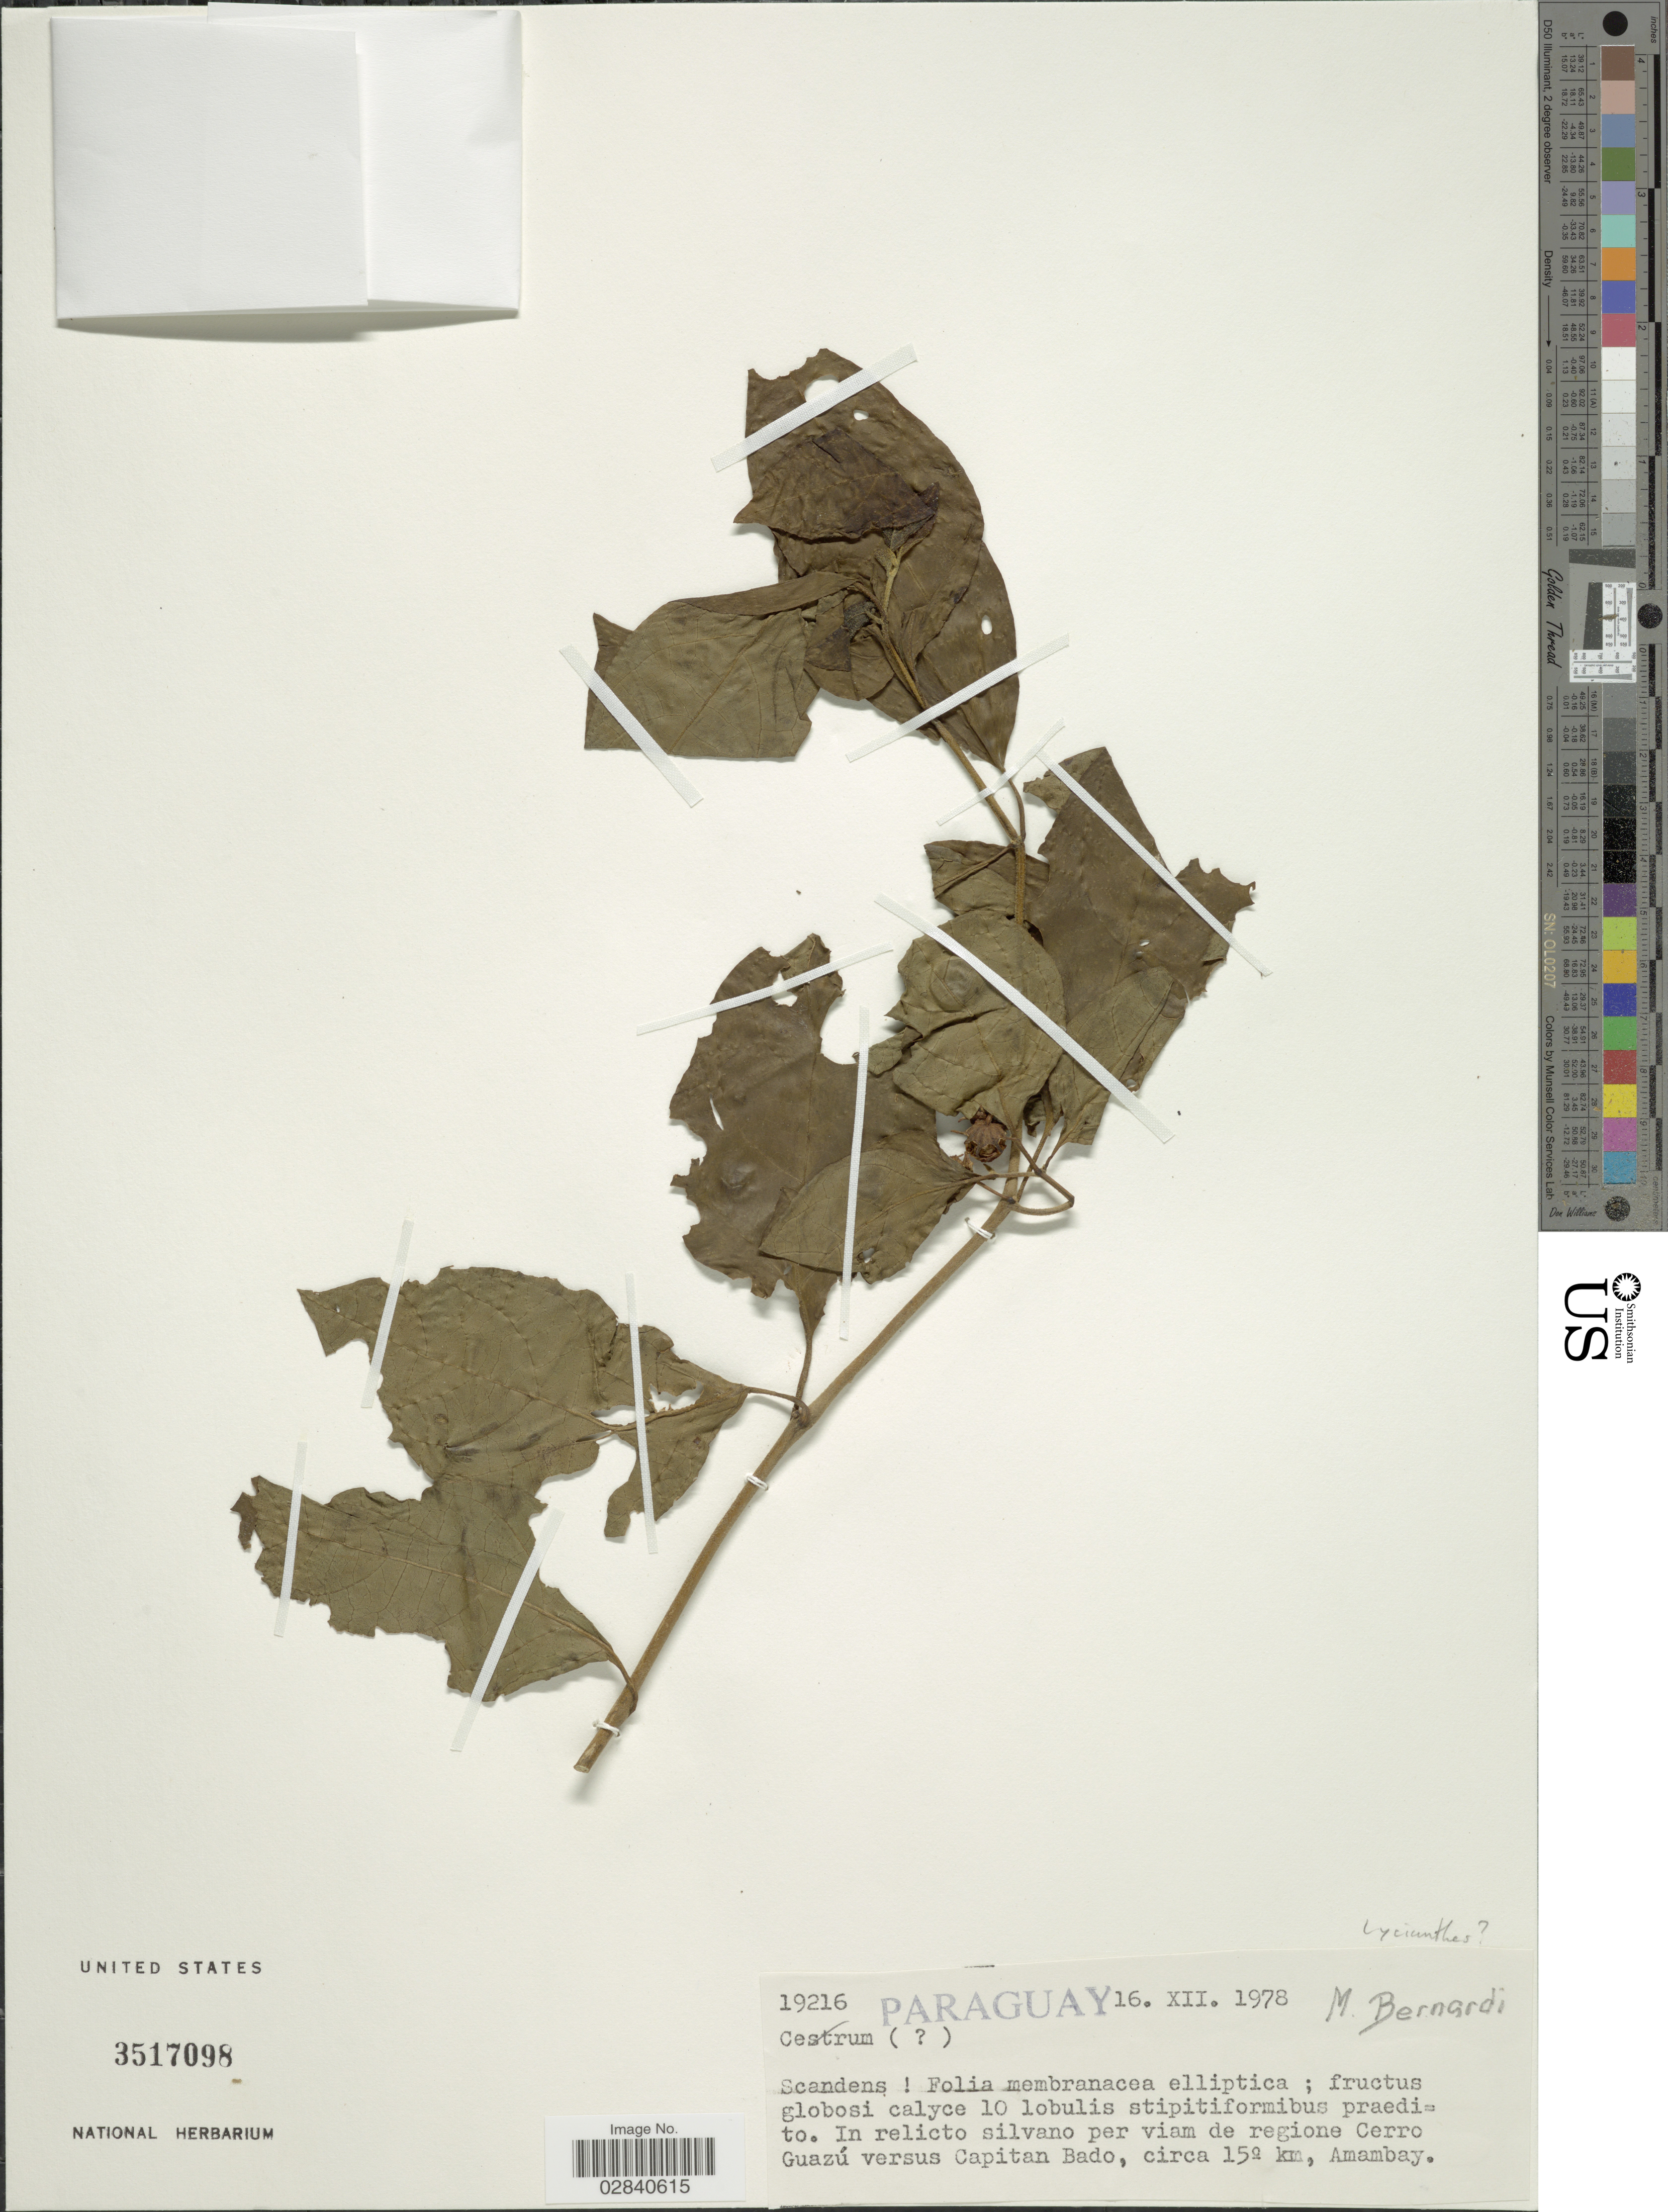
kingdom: Plantae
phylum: Tracheophyta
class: Magnoliopsida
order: Solanales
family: Solanaceae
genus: Lycianthes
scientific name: Lycianthes sp.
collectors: M. Bernardi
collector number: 19216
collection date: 1978-12-16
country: Paraguay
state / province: Amambay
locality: In relicto silvano per viam de regione Cerro Guazú versus Capitan Bado, circa 15° km, Amambay.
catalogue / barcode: US 3517098